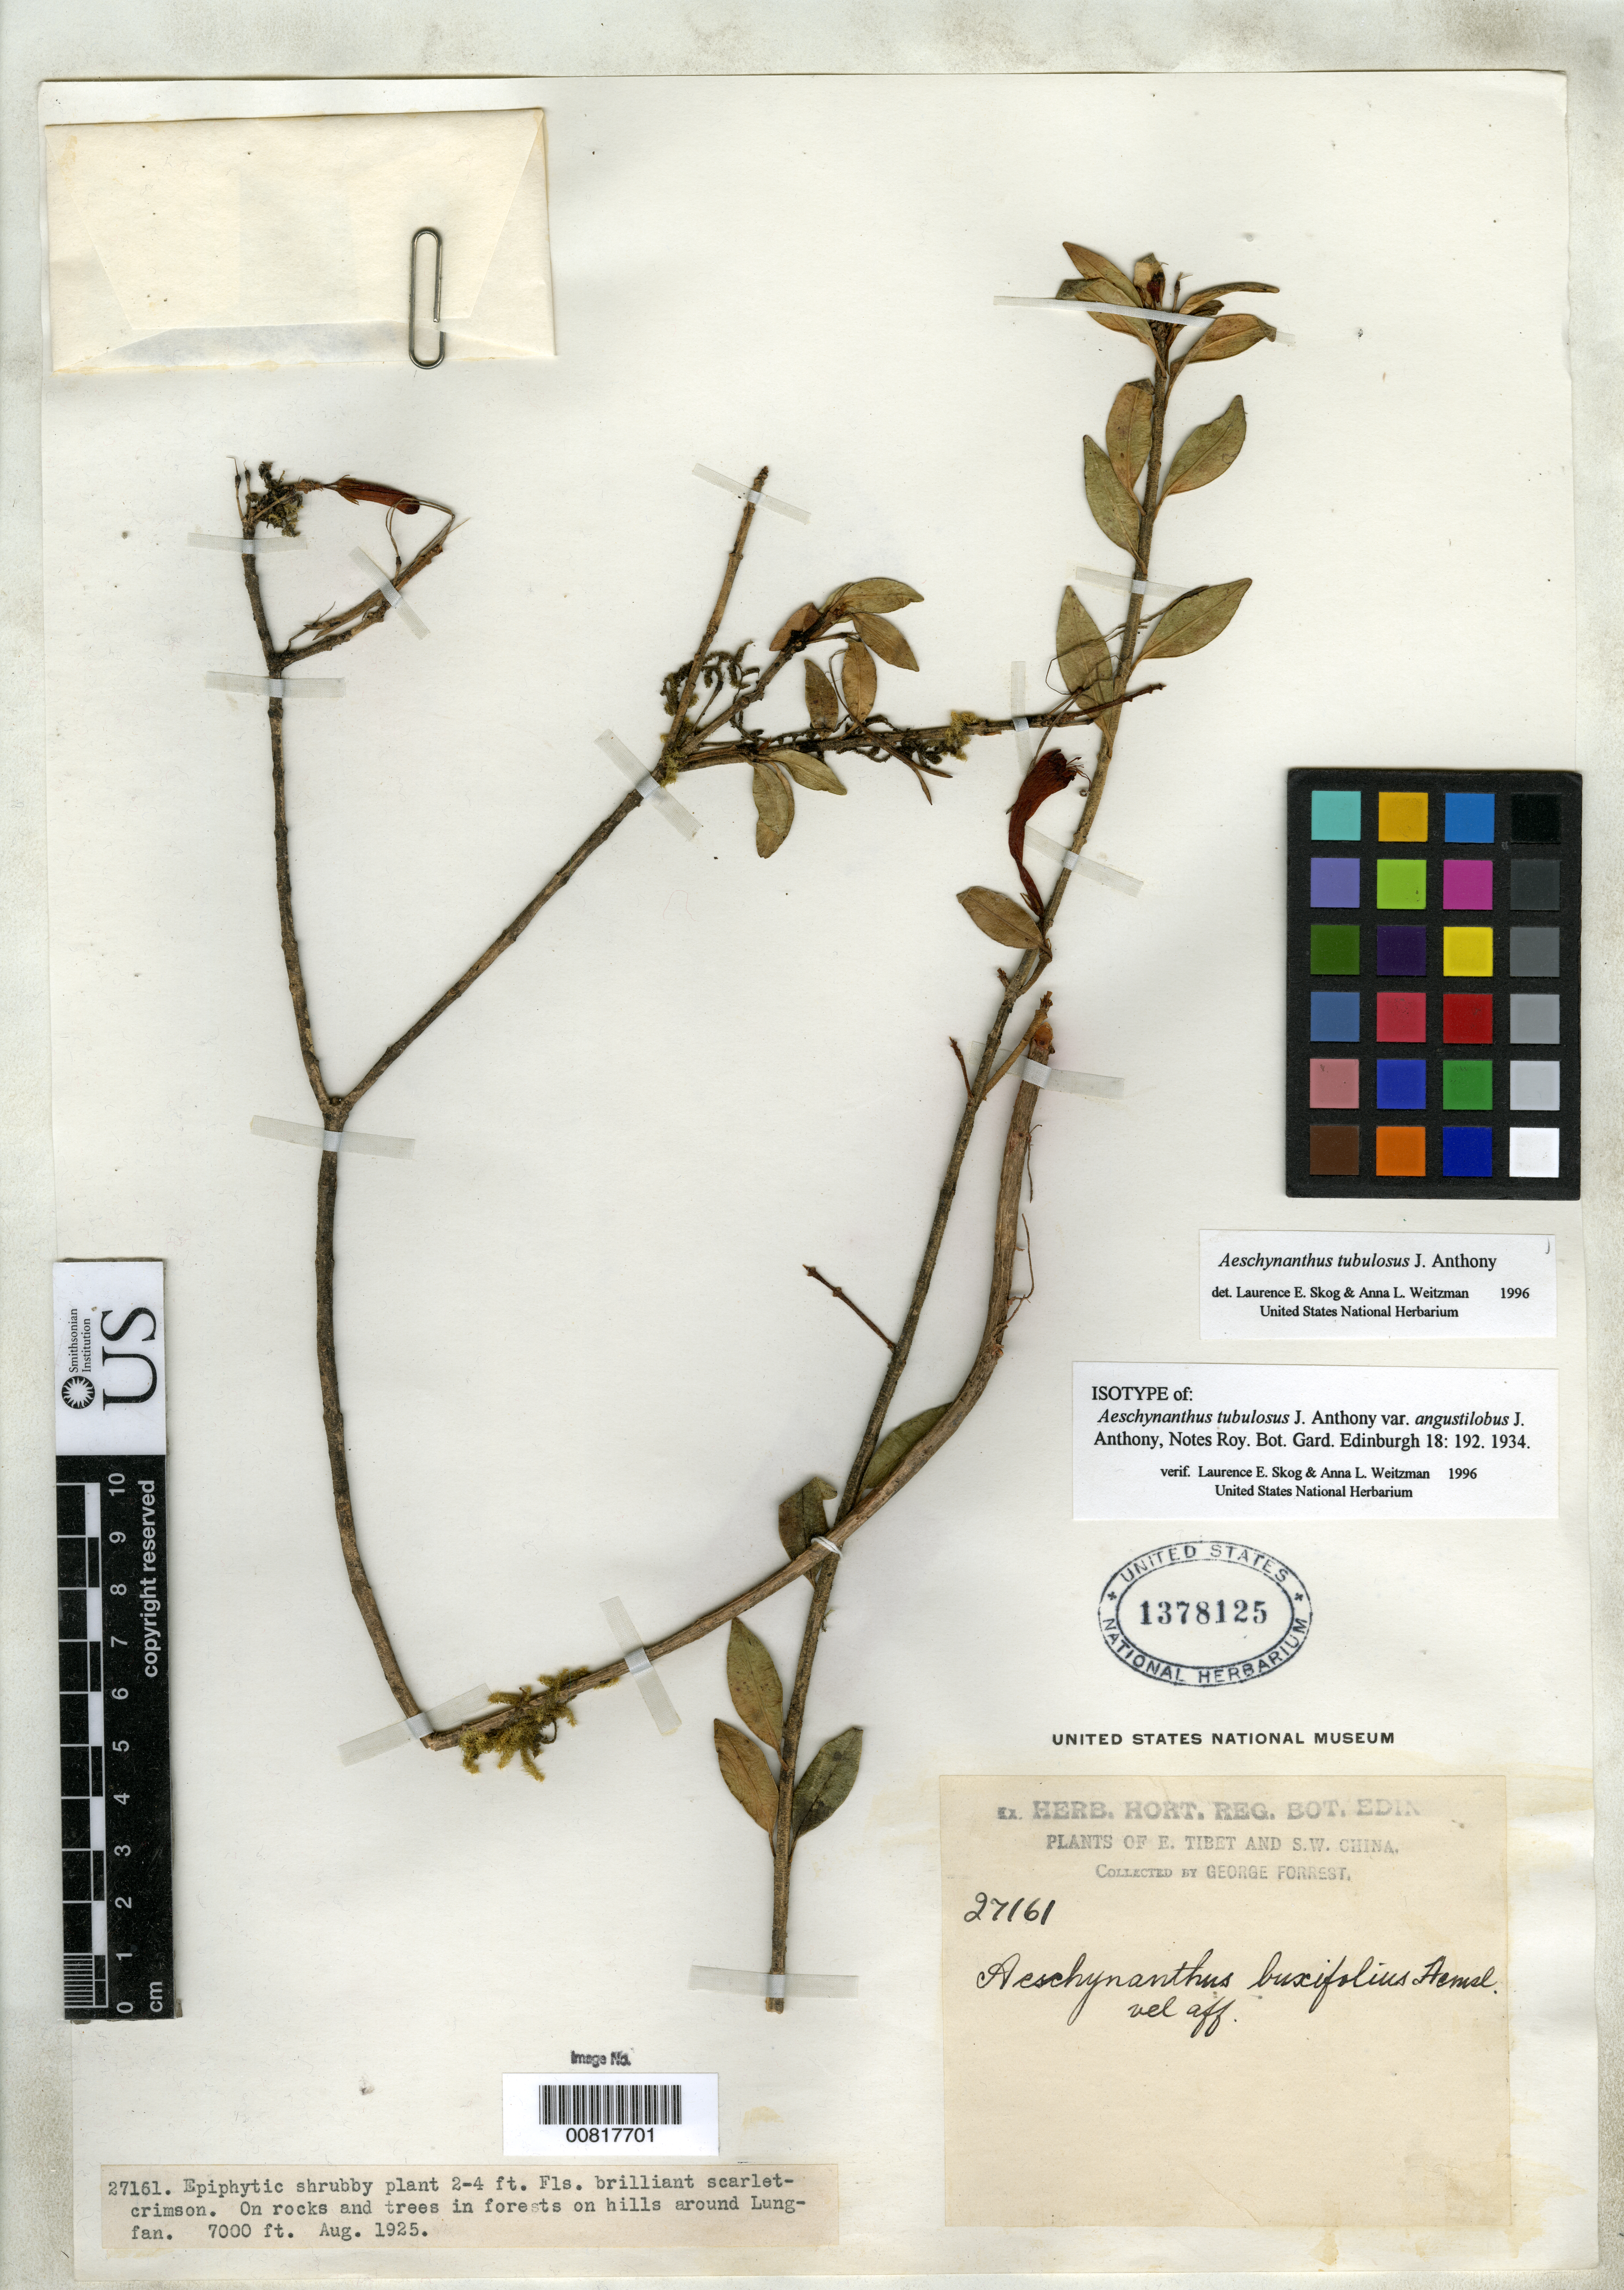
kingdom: Plantae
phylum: Tracheophyta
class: Magnoliopsida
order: Lamiales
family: Gesneriaceae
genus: Aeschynanthus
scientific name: Aeschynanthus tubulosus var. angustilobus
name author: J. Anthony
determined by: Skog, L. E.; Weitzman, A. L.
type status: Isotype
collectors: G. Forrest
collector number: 27161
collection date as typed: Aug 1925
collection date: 1925-08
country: China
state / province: Yunnan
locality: On rocks and trees in forests on hills around Lungfan.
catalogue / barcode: US 1378125